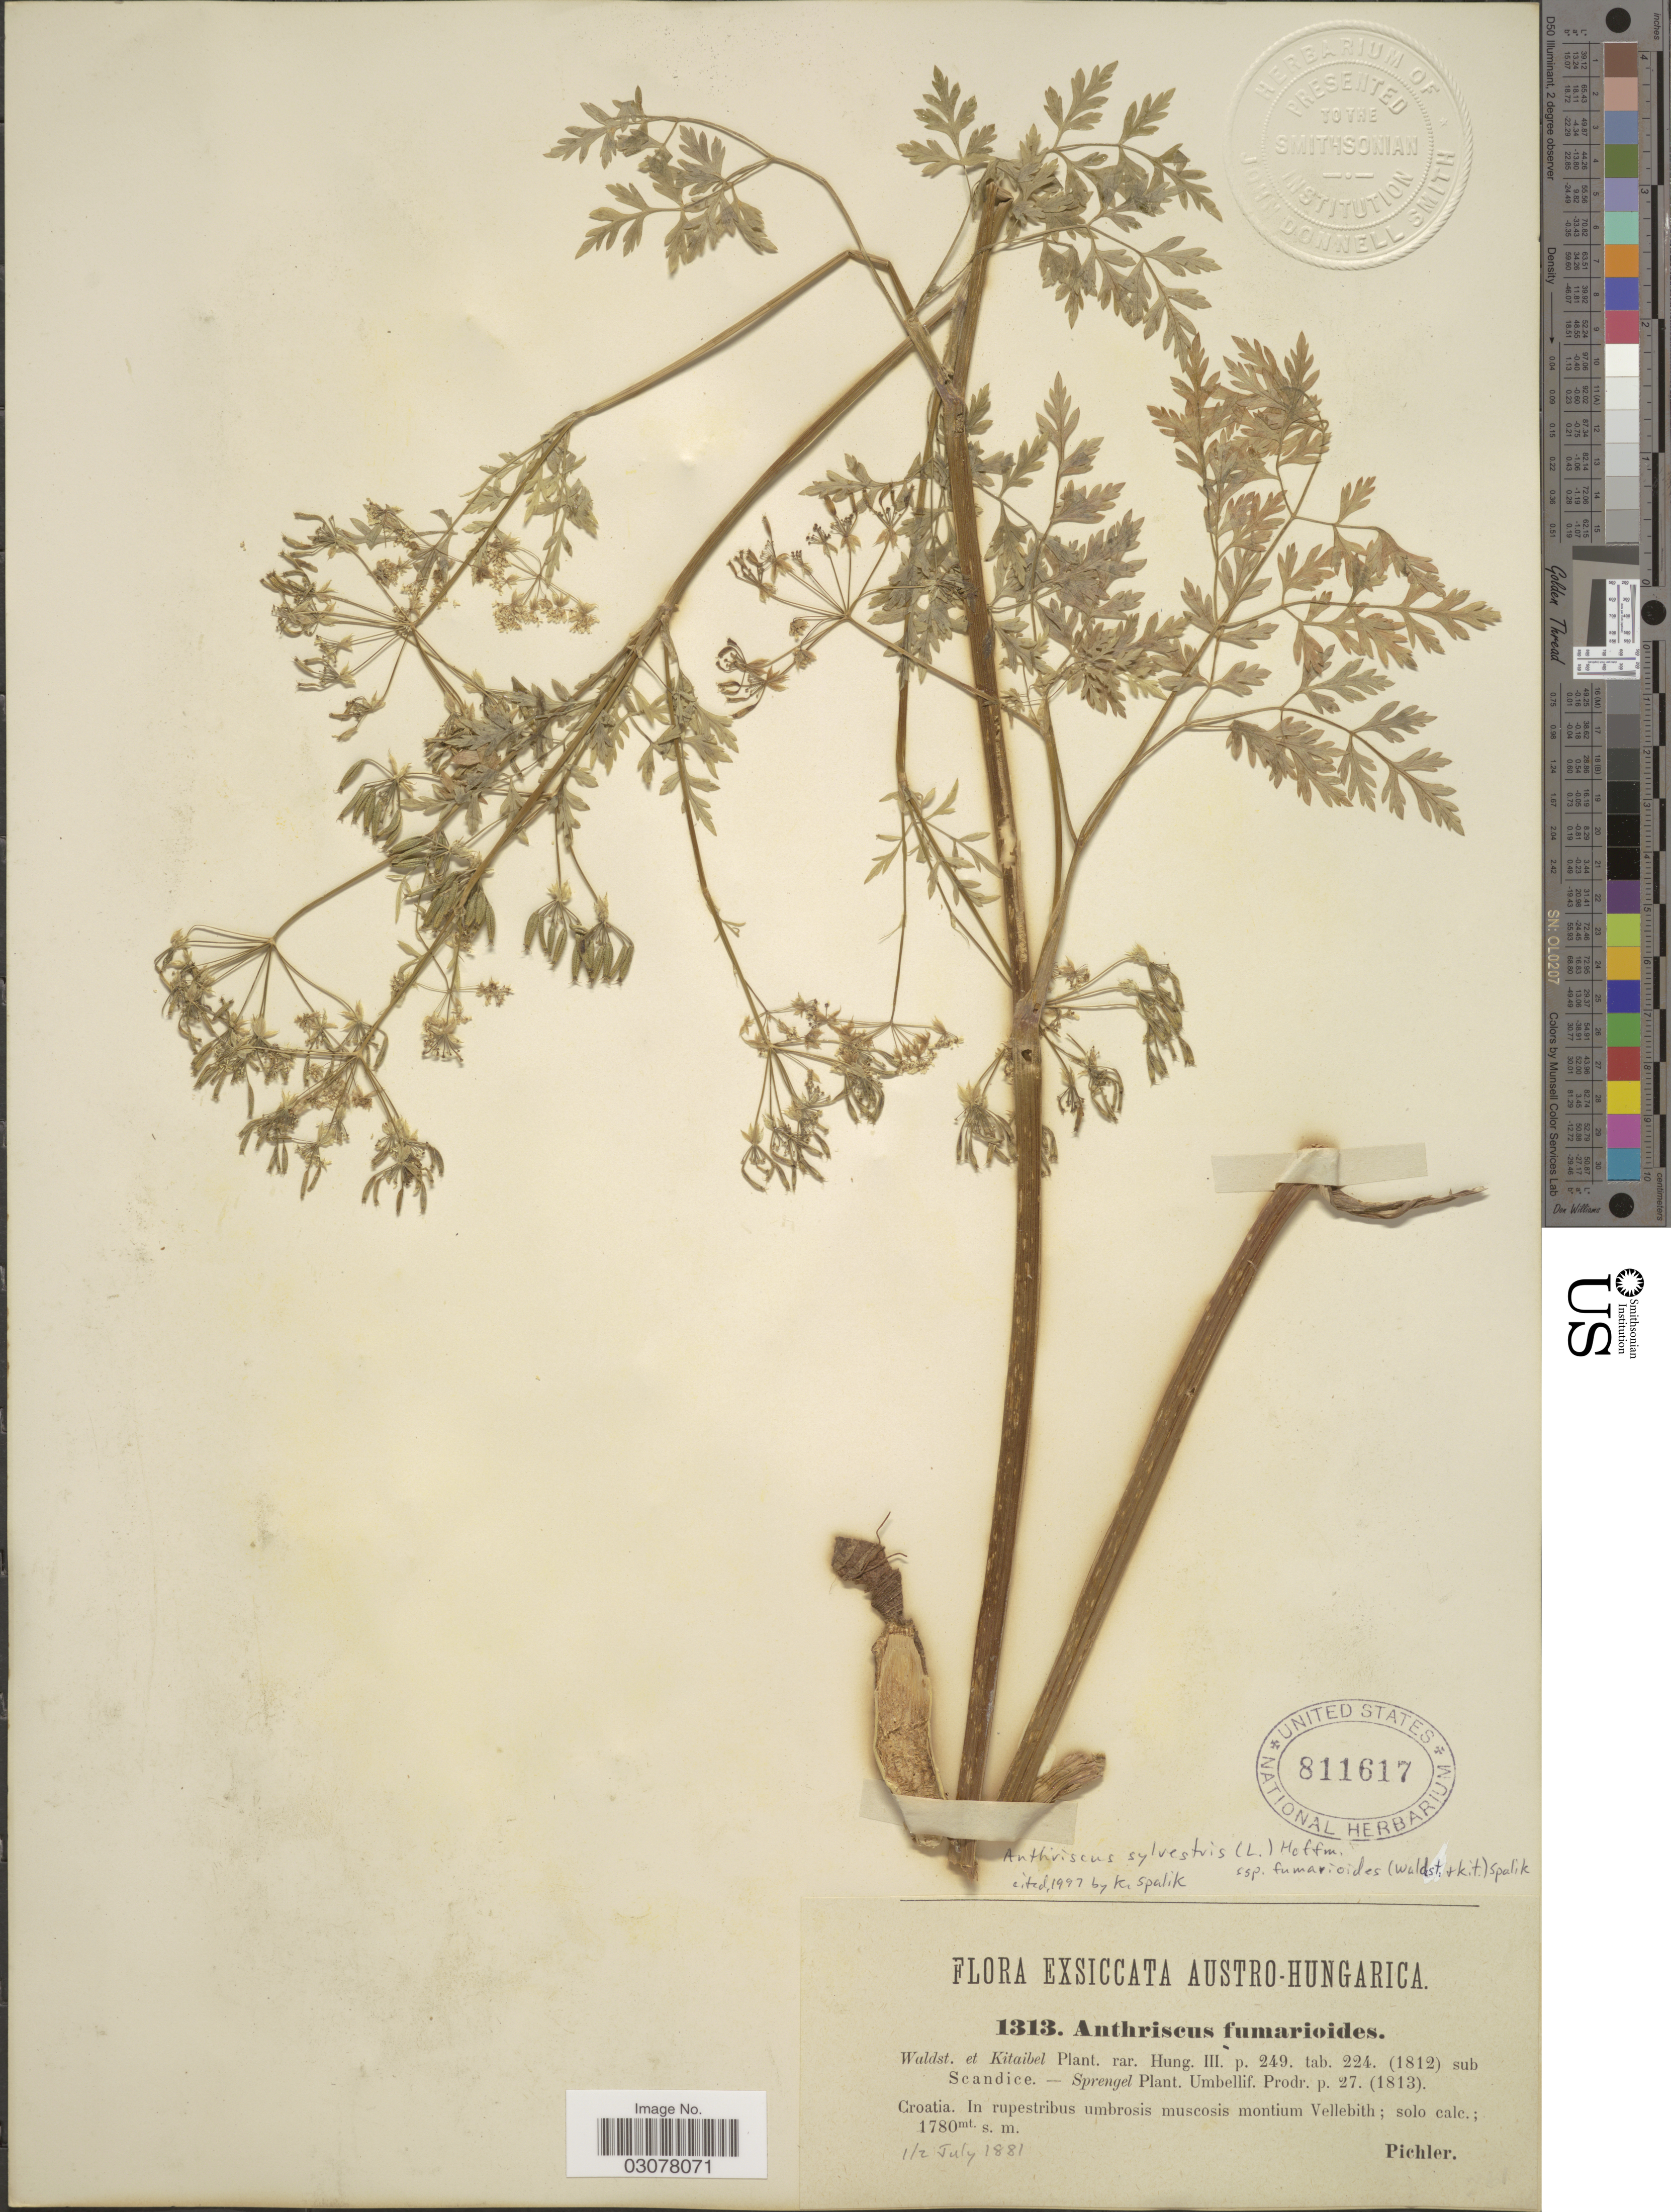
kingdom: Plantae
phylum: Tracheophyta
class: Magnoliopsida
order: Apiales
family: Apiaceae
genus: Anthriscus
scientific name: Anthriscus sylvestris subsp. fumarioides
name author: (Waldst. & Kit.) Spalik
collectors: Pichler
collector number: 1313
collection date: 1881-07-01/1881-07-02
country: Croatia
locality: Montium Vellebith.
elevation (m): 1780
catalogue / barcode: US 811617